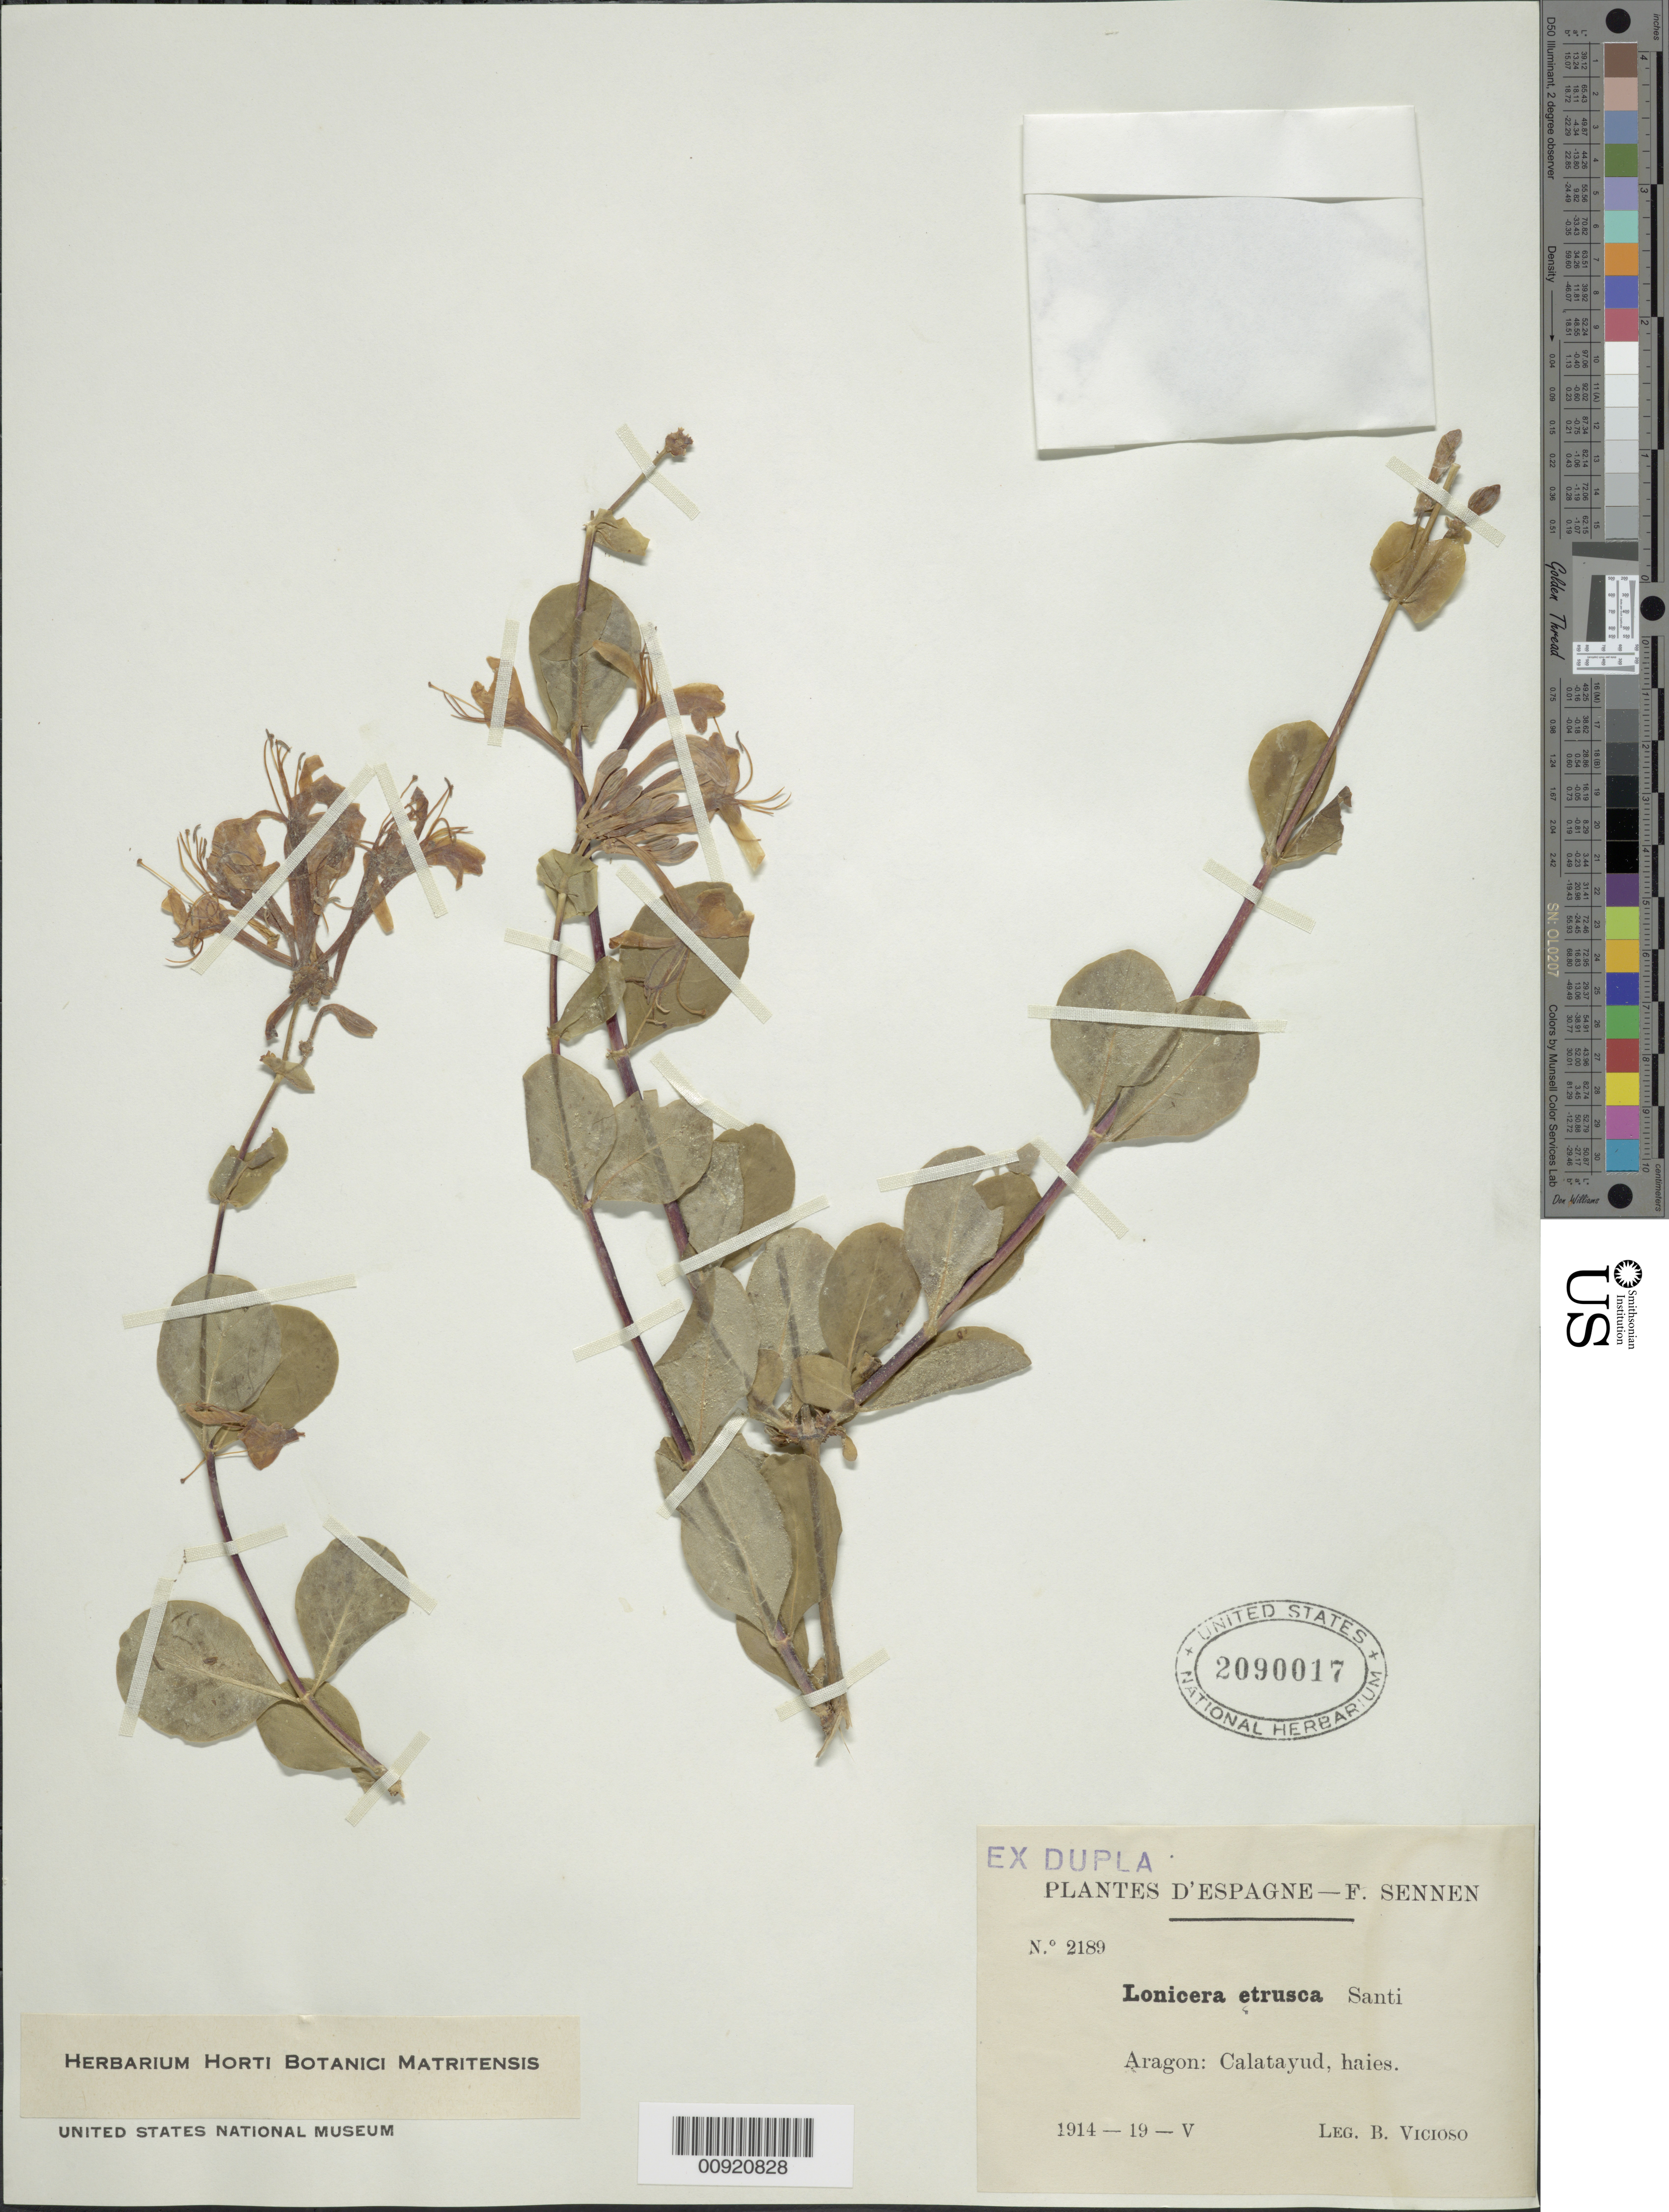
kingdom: Plantae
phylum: Tracheophyta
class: Magnoliopsida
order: Dipsacales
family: Caprifoliaceae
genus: Lonicera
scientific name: Lonicera etrusca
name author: Santi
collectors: Vicioso, B.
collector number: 2189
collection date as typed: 19 May 1914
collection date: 1914-05-19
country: Spain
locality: Aaragon: Calatayud, haies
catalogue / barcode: US 2090017